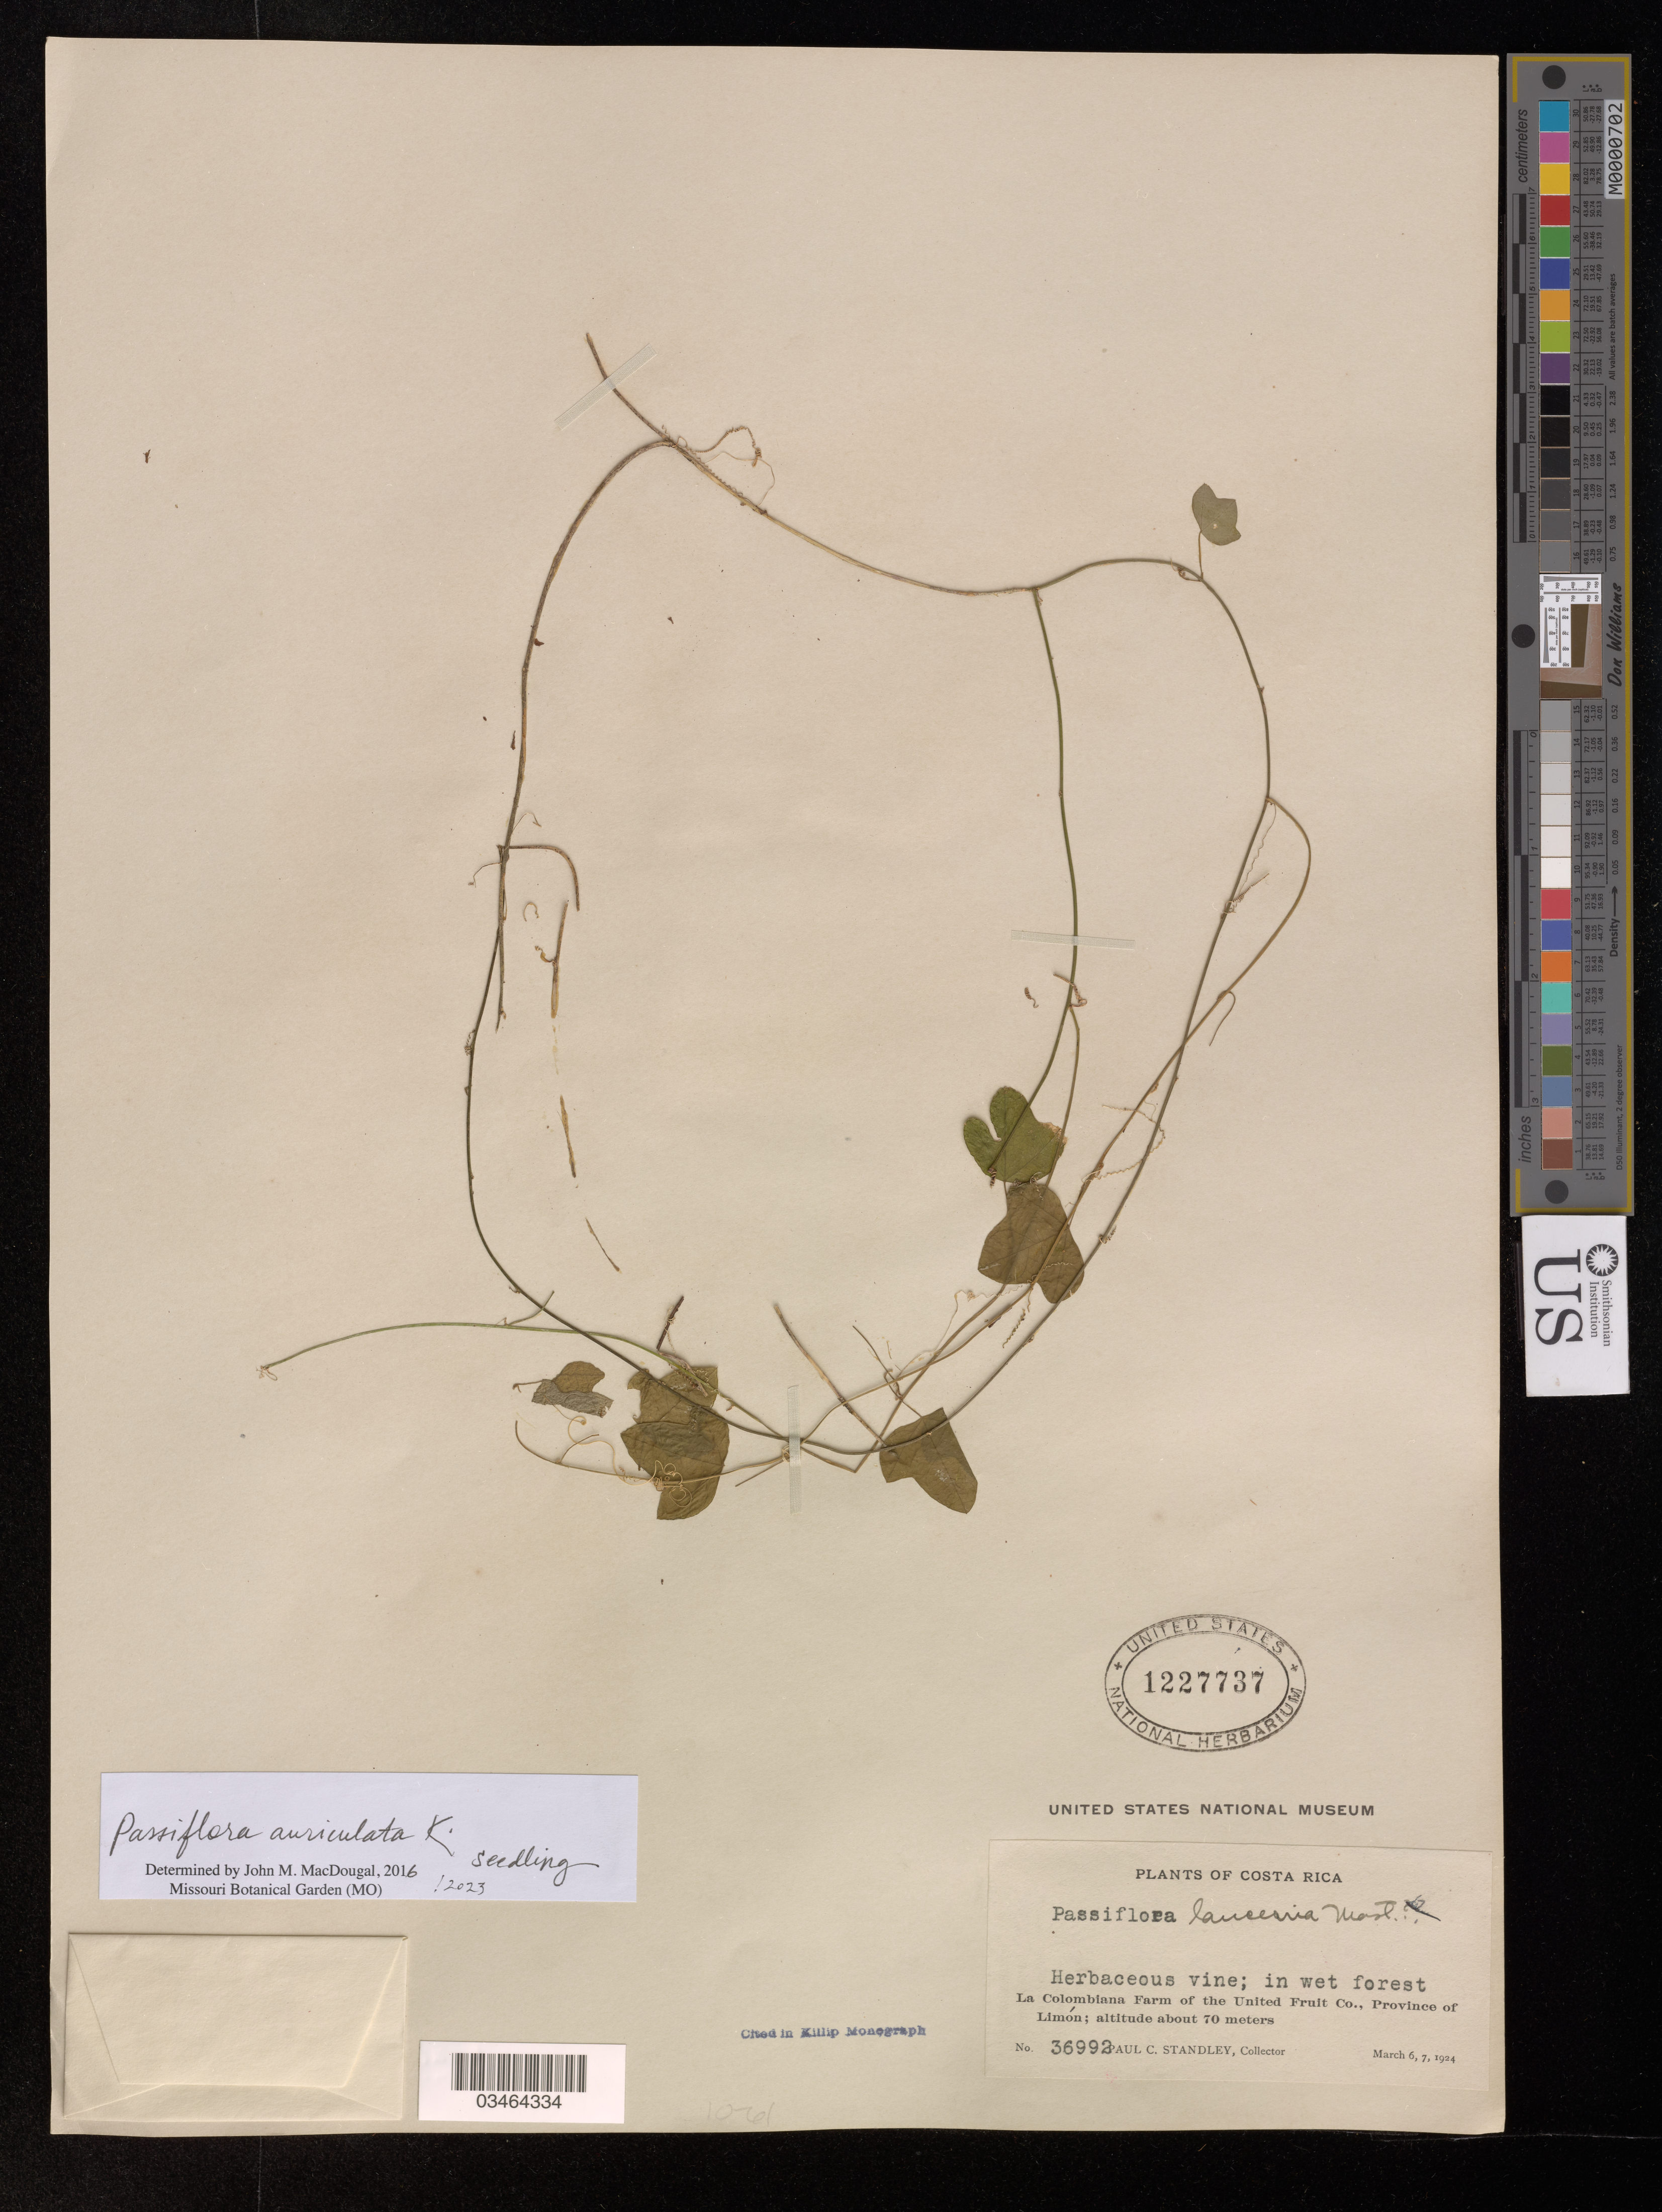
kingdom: Plantae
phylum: Tracheophyta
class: Magnoliopsida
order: Malpighiales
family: Passifloraceae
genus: Passiflora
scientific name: Passiflora auriculata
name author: Kunth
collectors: P. C. Standley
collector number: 36992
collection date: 1924-03-06/1924-03-07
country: Costa Rica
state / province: Limón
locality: La Colombiana Farm of the United Fruit Co.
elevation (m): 70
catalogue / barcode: US 1227737